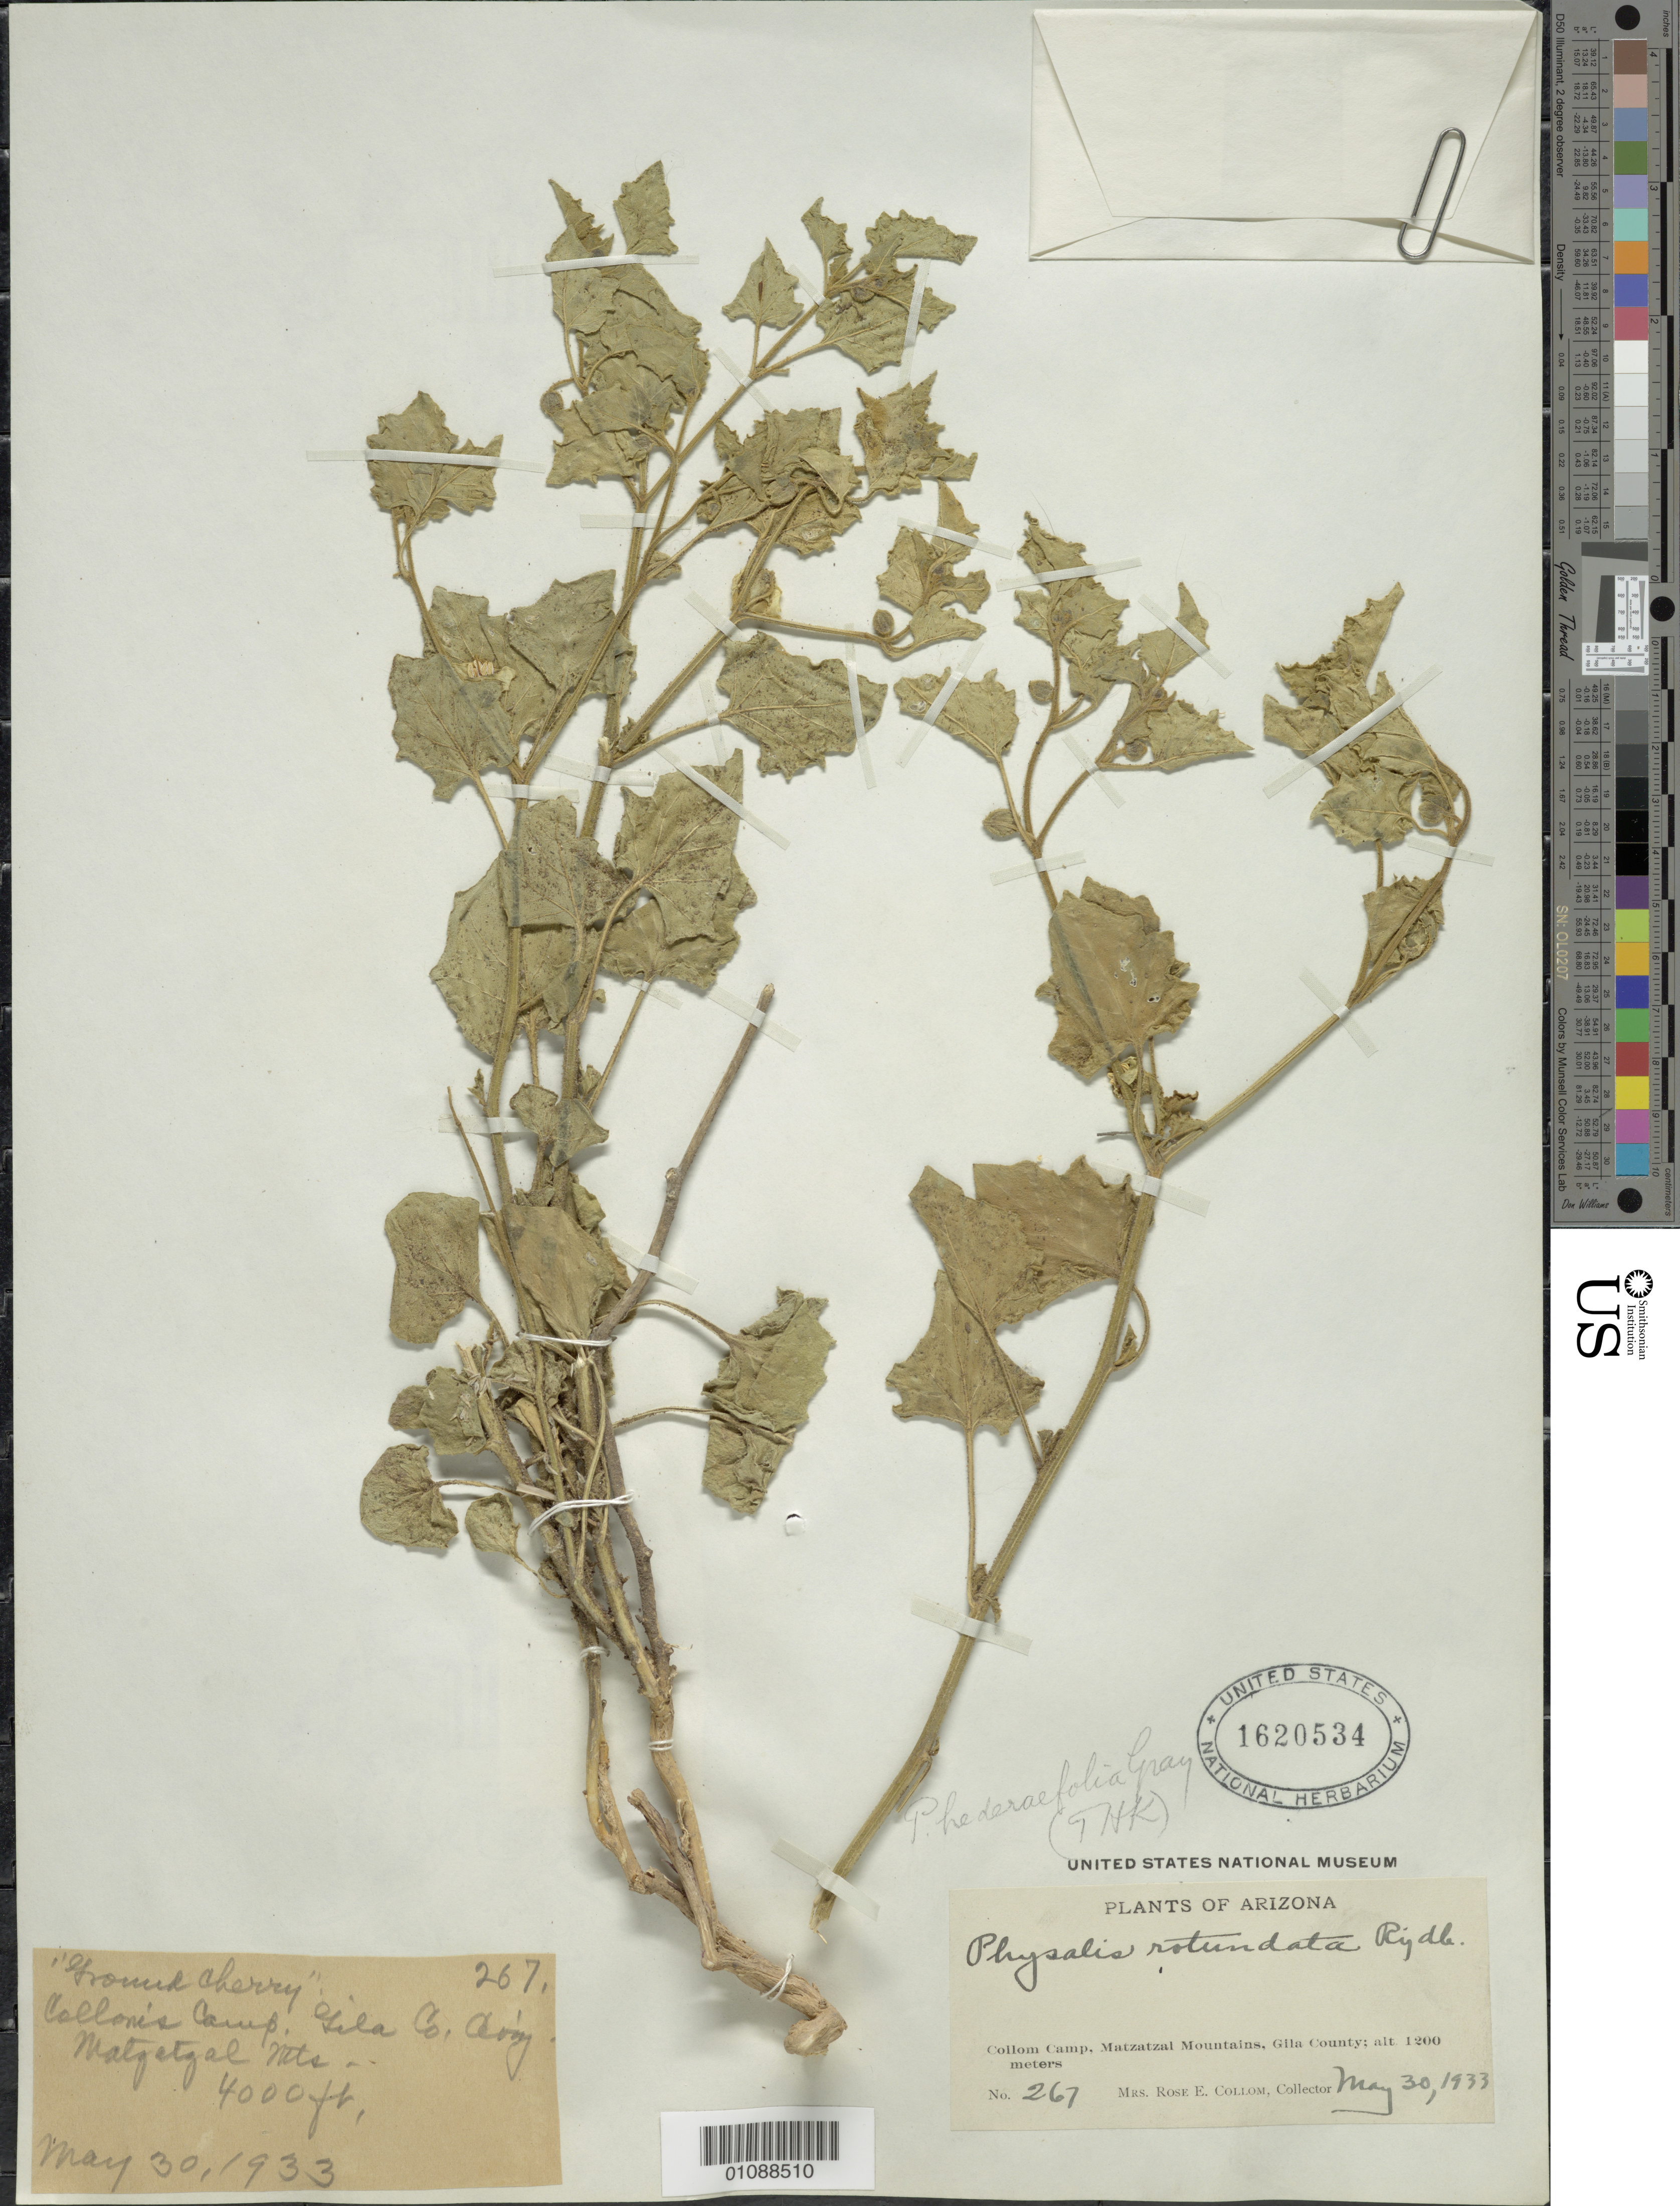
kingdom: Plantae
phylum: Tracheophyta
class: Magnoliopsida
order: Solanales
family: Solanaceae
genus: Physalis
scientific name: Physalis hederifolia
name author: A. Gray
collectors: R. E. Collom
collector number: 267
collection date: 1933-05-30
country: United States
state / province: Arizona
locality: Collom Camp, Marzatzal Mountains, Gila County.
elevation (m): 1200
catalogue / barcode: US 1620534